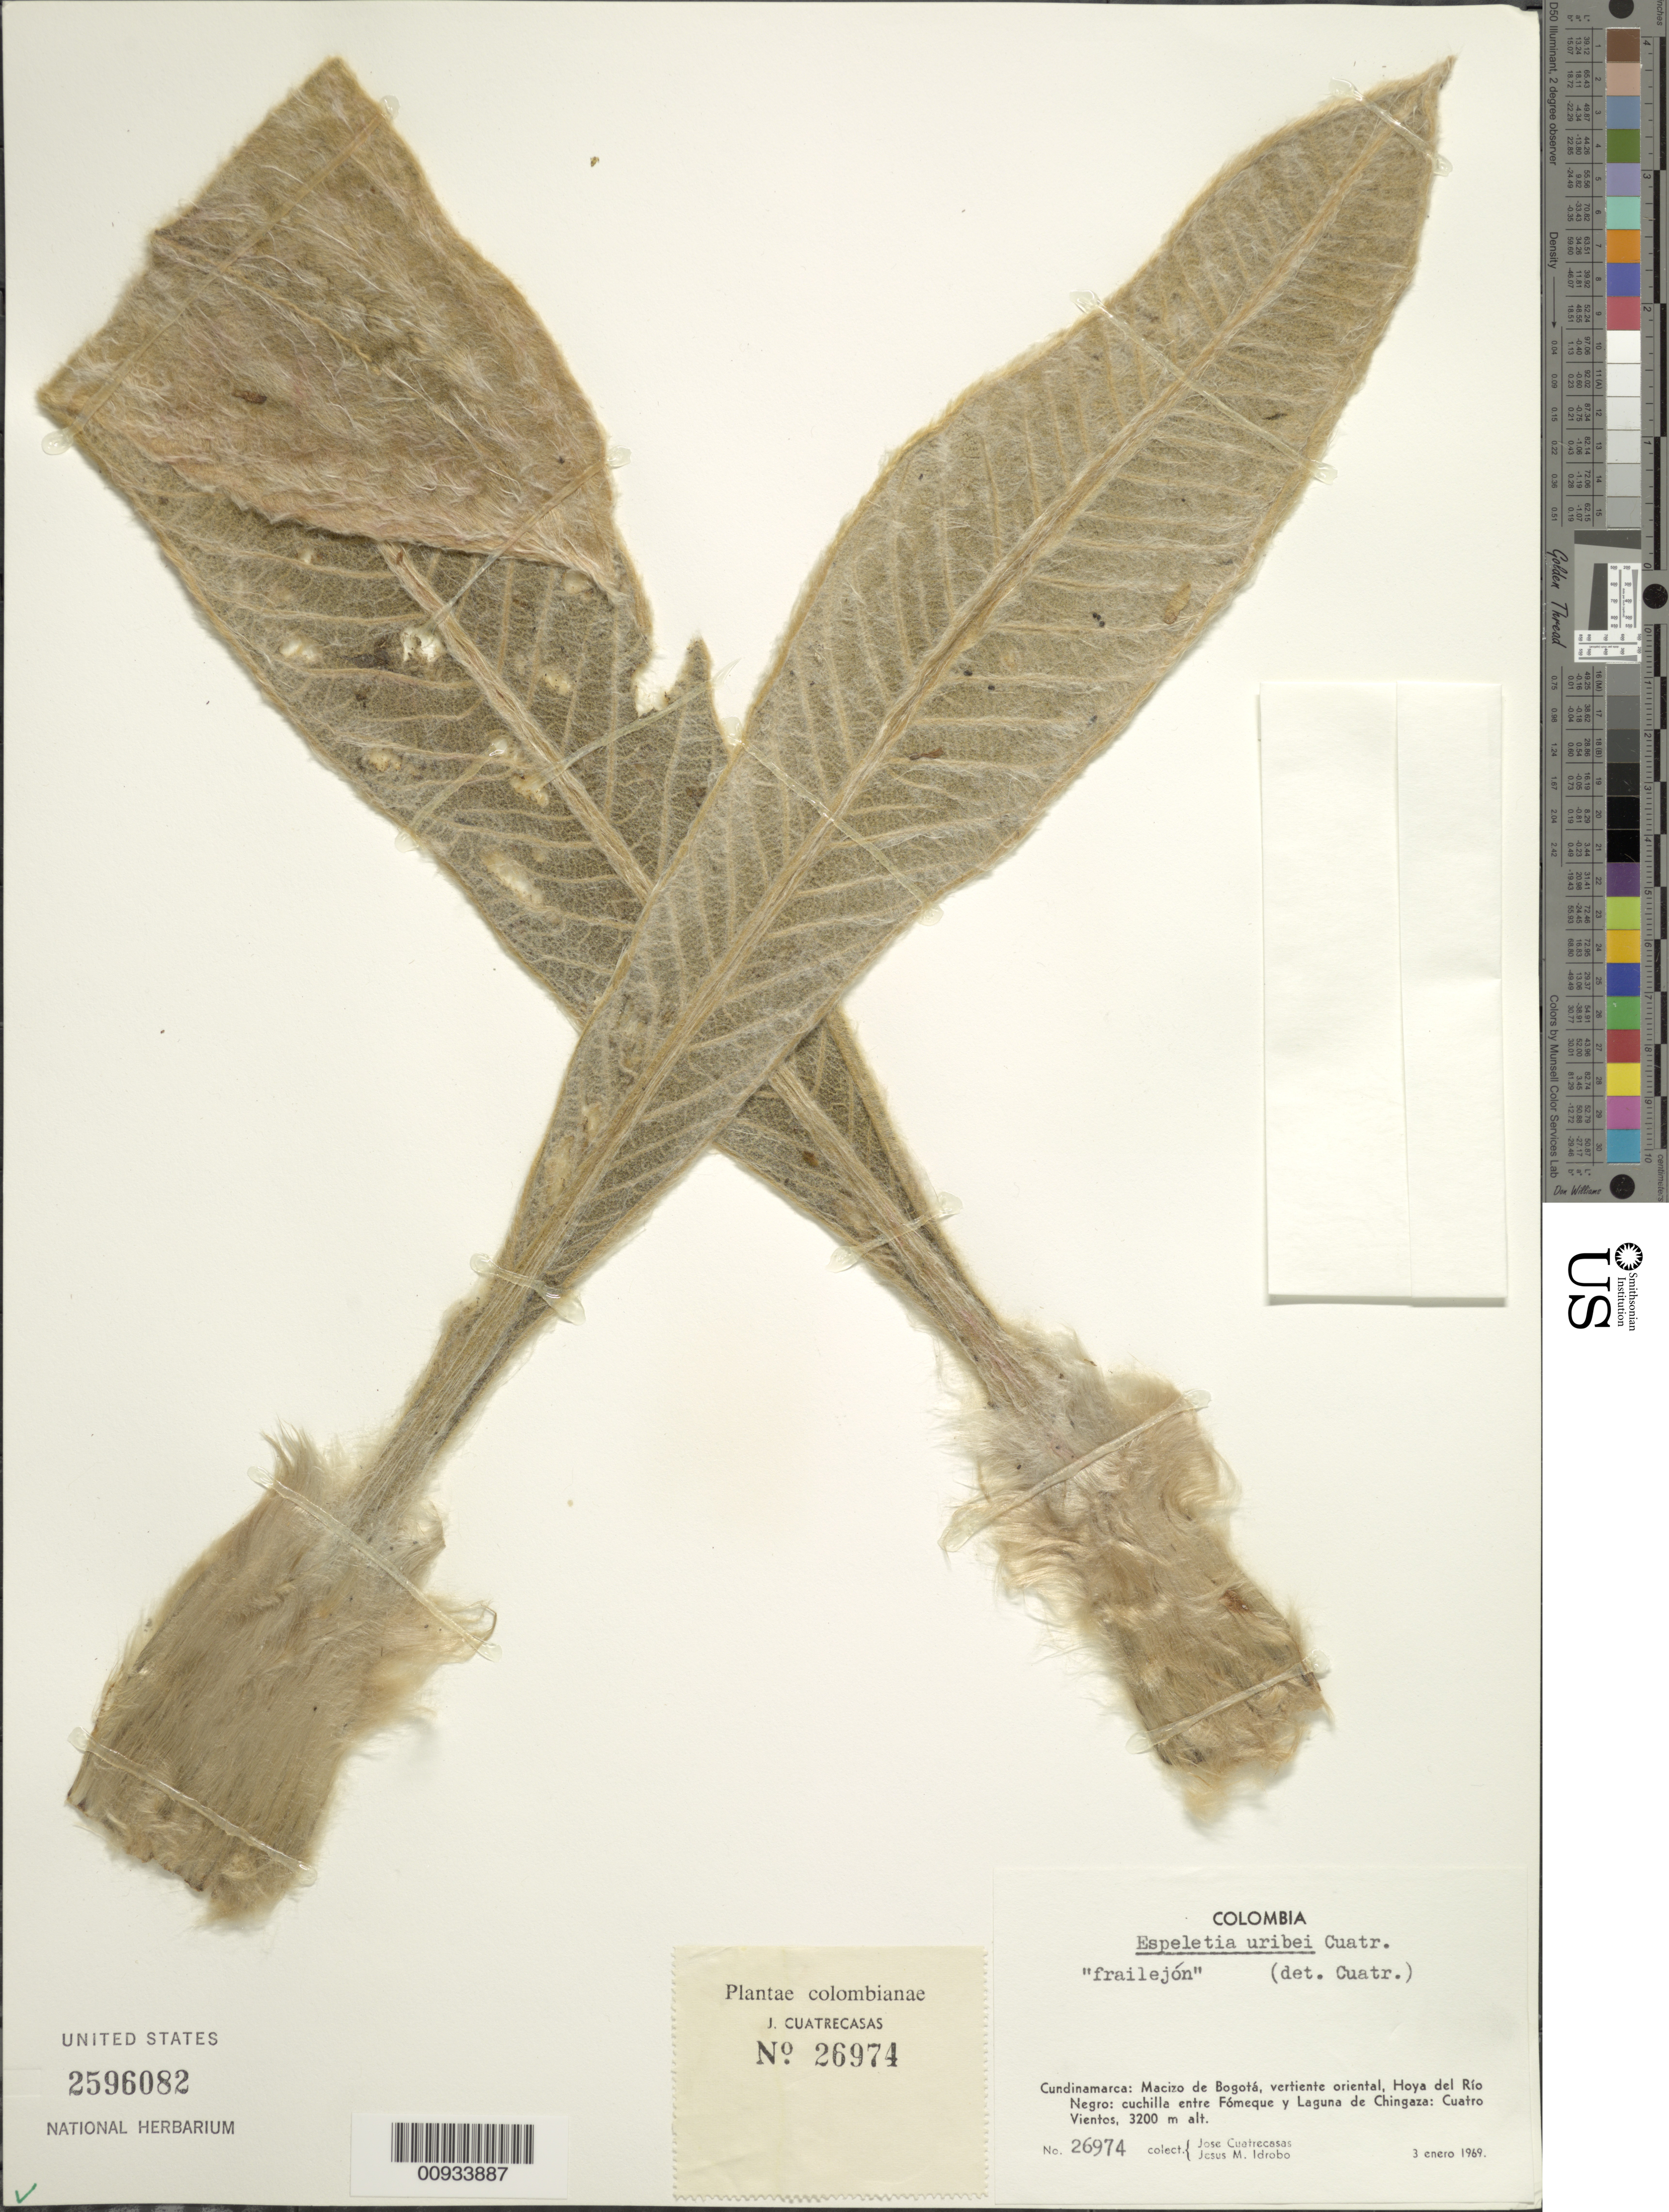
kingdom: Plantae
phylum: Tracheophyta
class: Magnoliopsida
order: Asterales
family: Asteraceae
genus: Espeletia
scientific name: Espeletia uribei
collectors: J. Cuatrecasas & J. M. Duque Jaramillo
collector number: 26974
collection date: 1969-01-03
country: Colombia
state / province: Cundinamarca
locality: Macizo de Bogota, vertiente oriental, Hoya del Rio Negro: cuchilla entre Fomeque y Laguna de Chingaza: Cuatro Vientos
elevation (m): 3200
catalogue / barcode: US 2596082